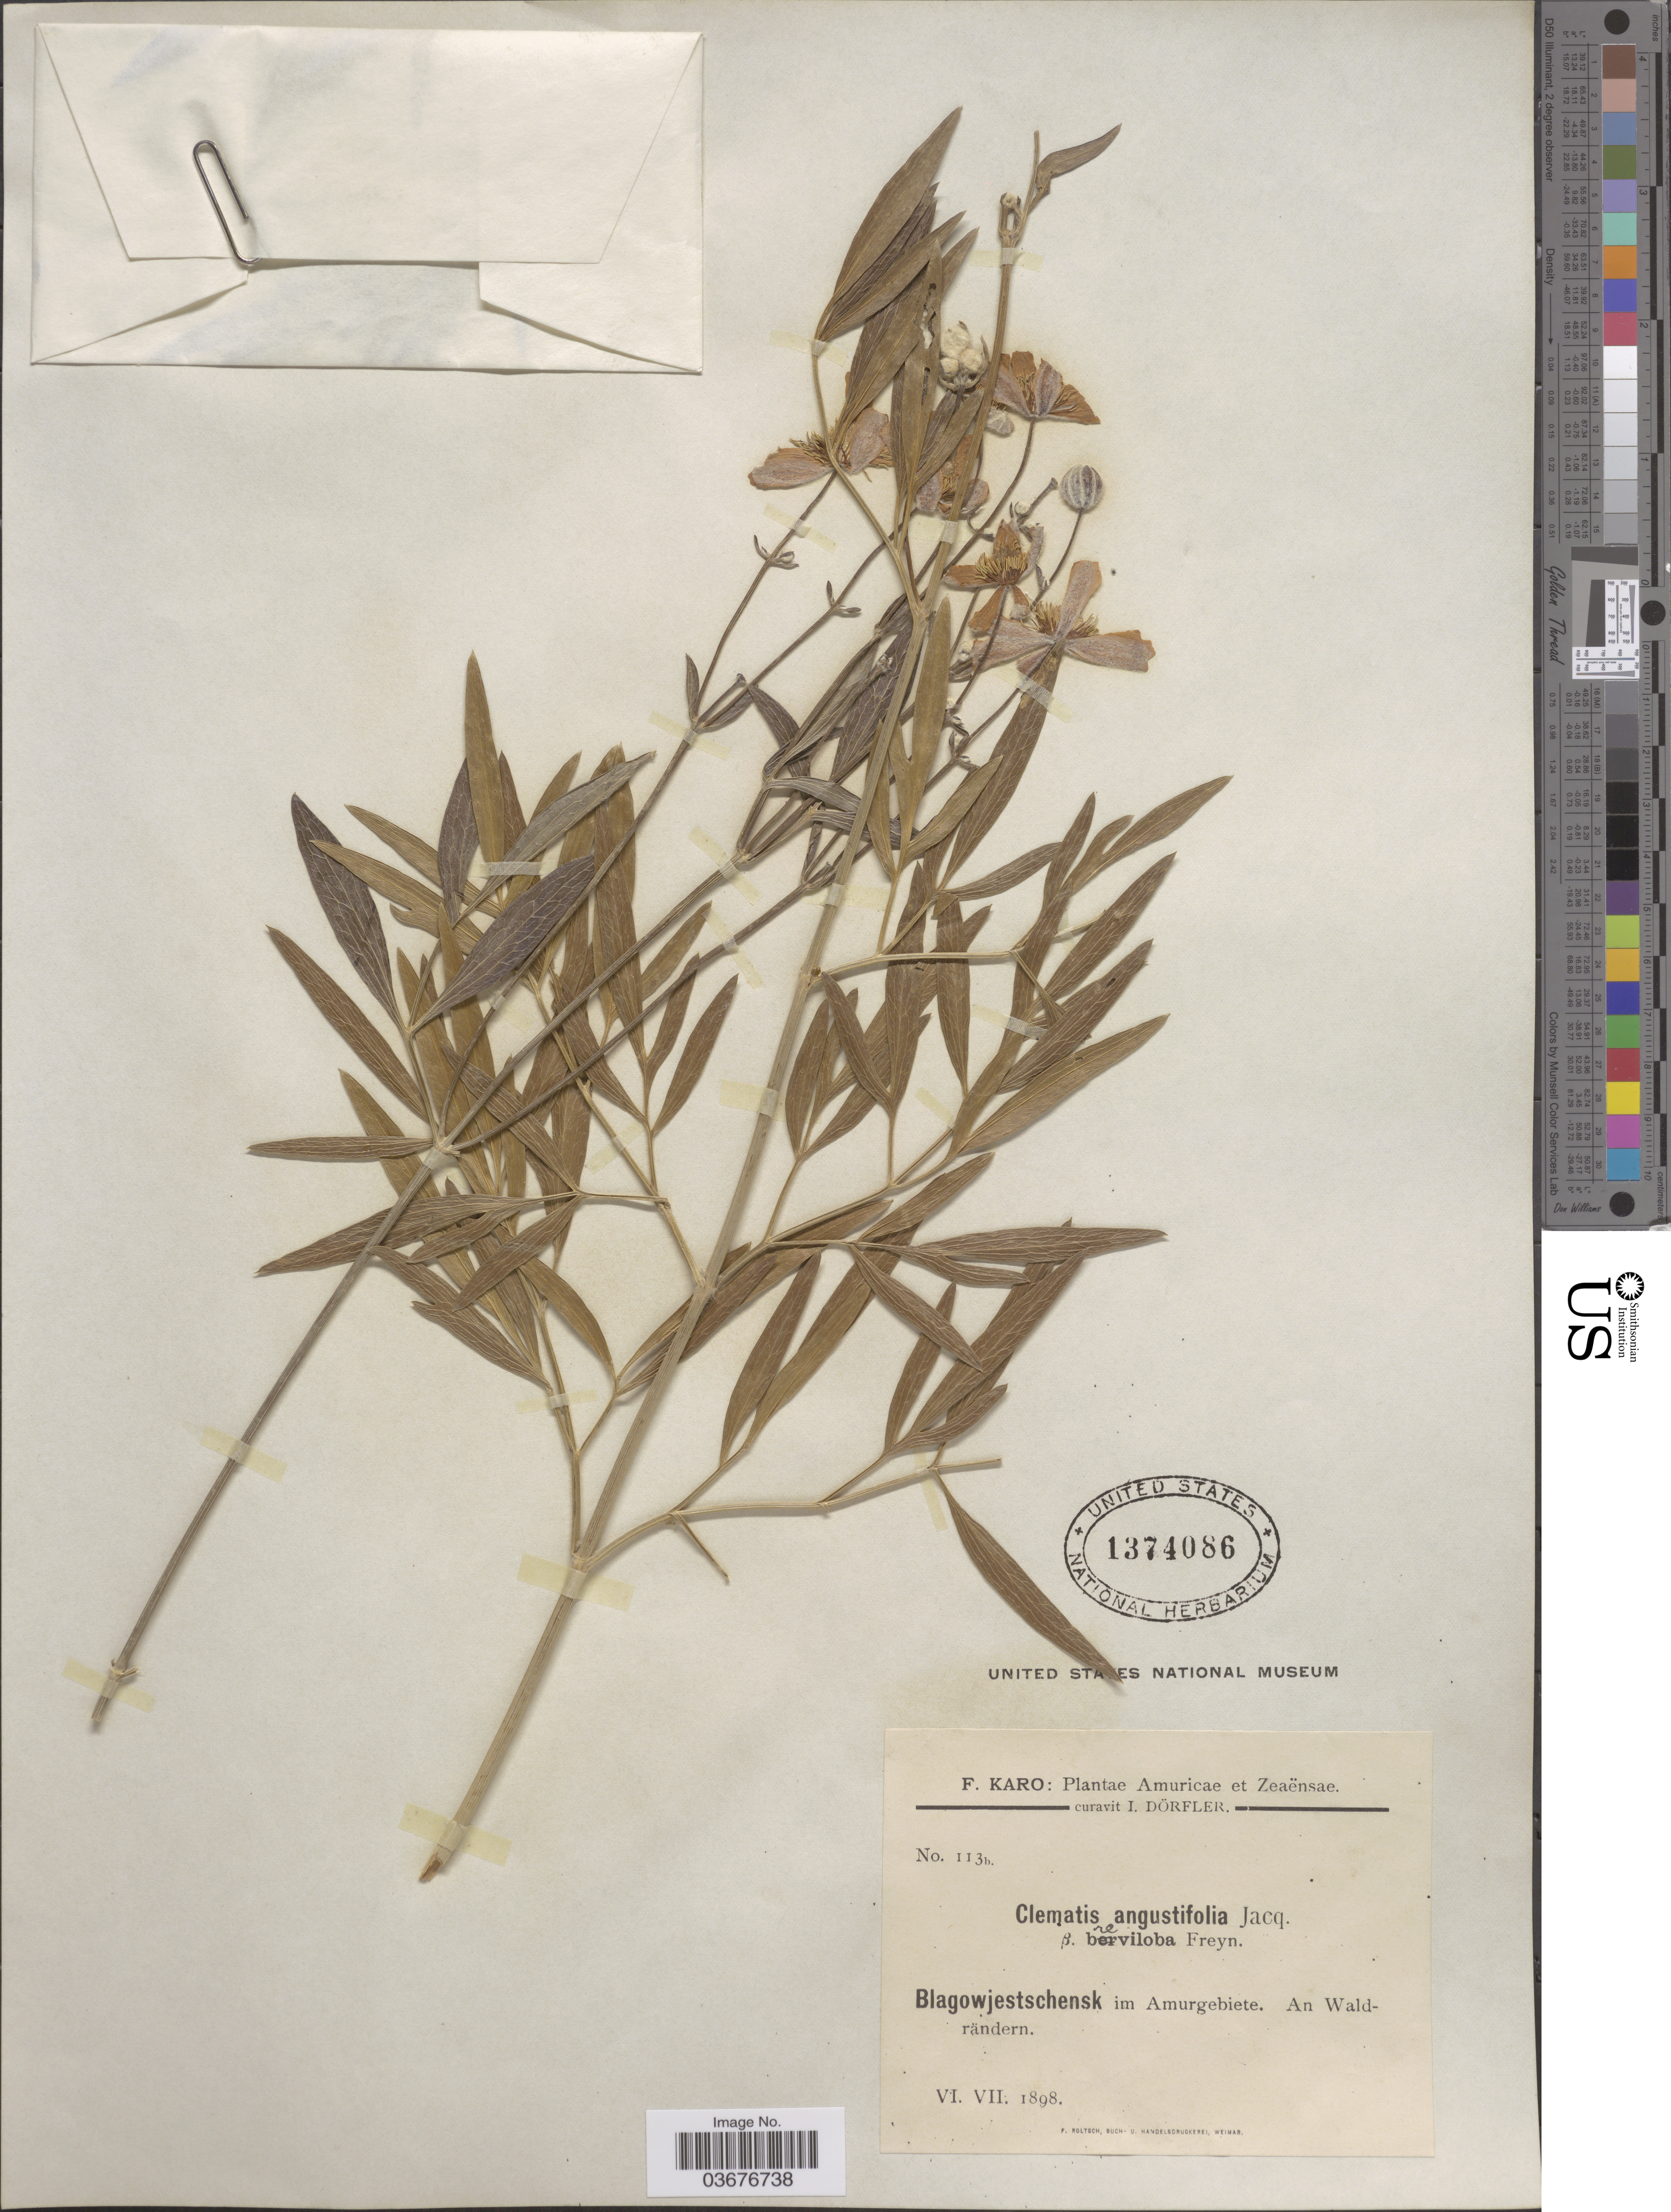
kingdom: Plantae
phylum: Tracheophyta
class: Magnoliopsida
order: Ranunculales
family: Ranunculaceae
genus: Clematis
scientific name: Clematis angustifolia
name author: Jacq.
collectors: F. Karo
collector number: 113b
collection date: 1898-06/1898-07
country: Russian Federation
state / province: Amur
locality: Blagowjestschensk in Amurgebiete. An Waldrändern.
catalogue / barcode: US 1374086